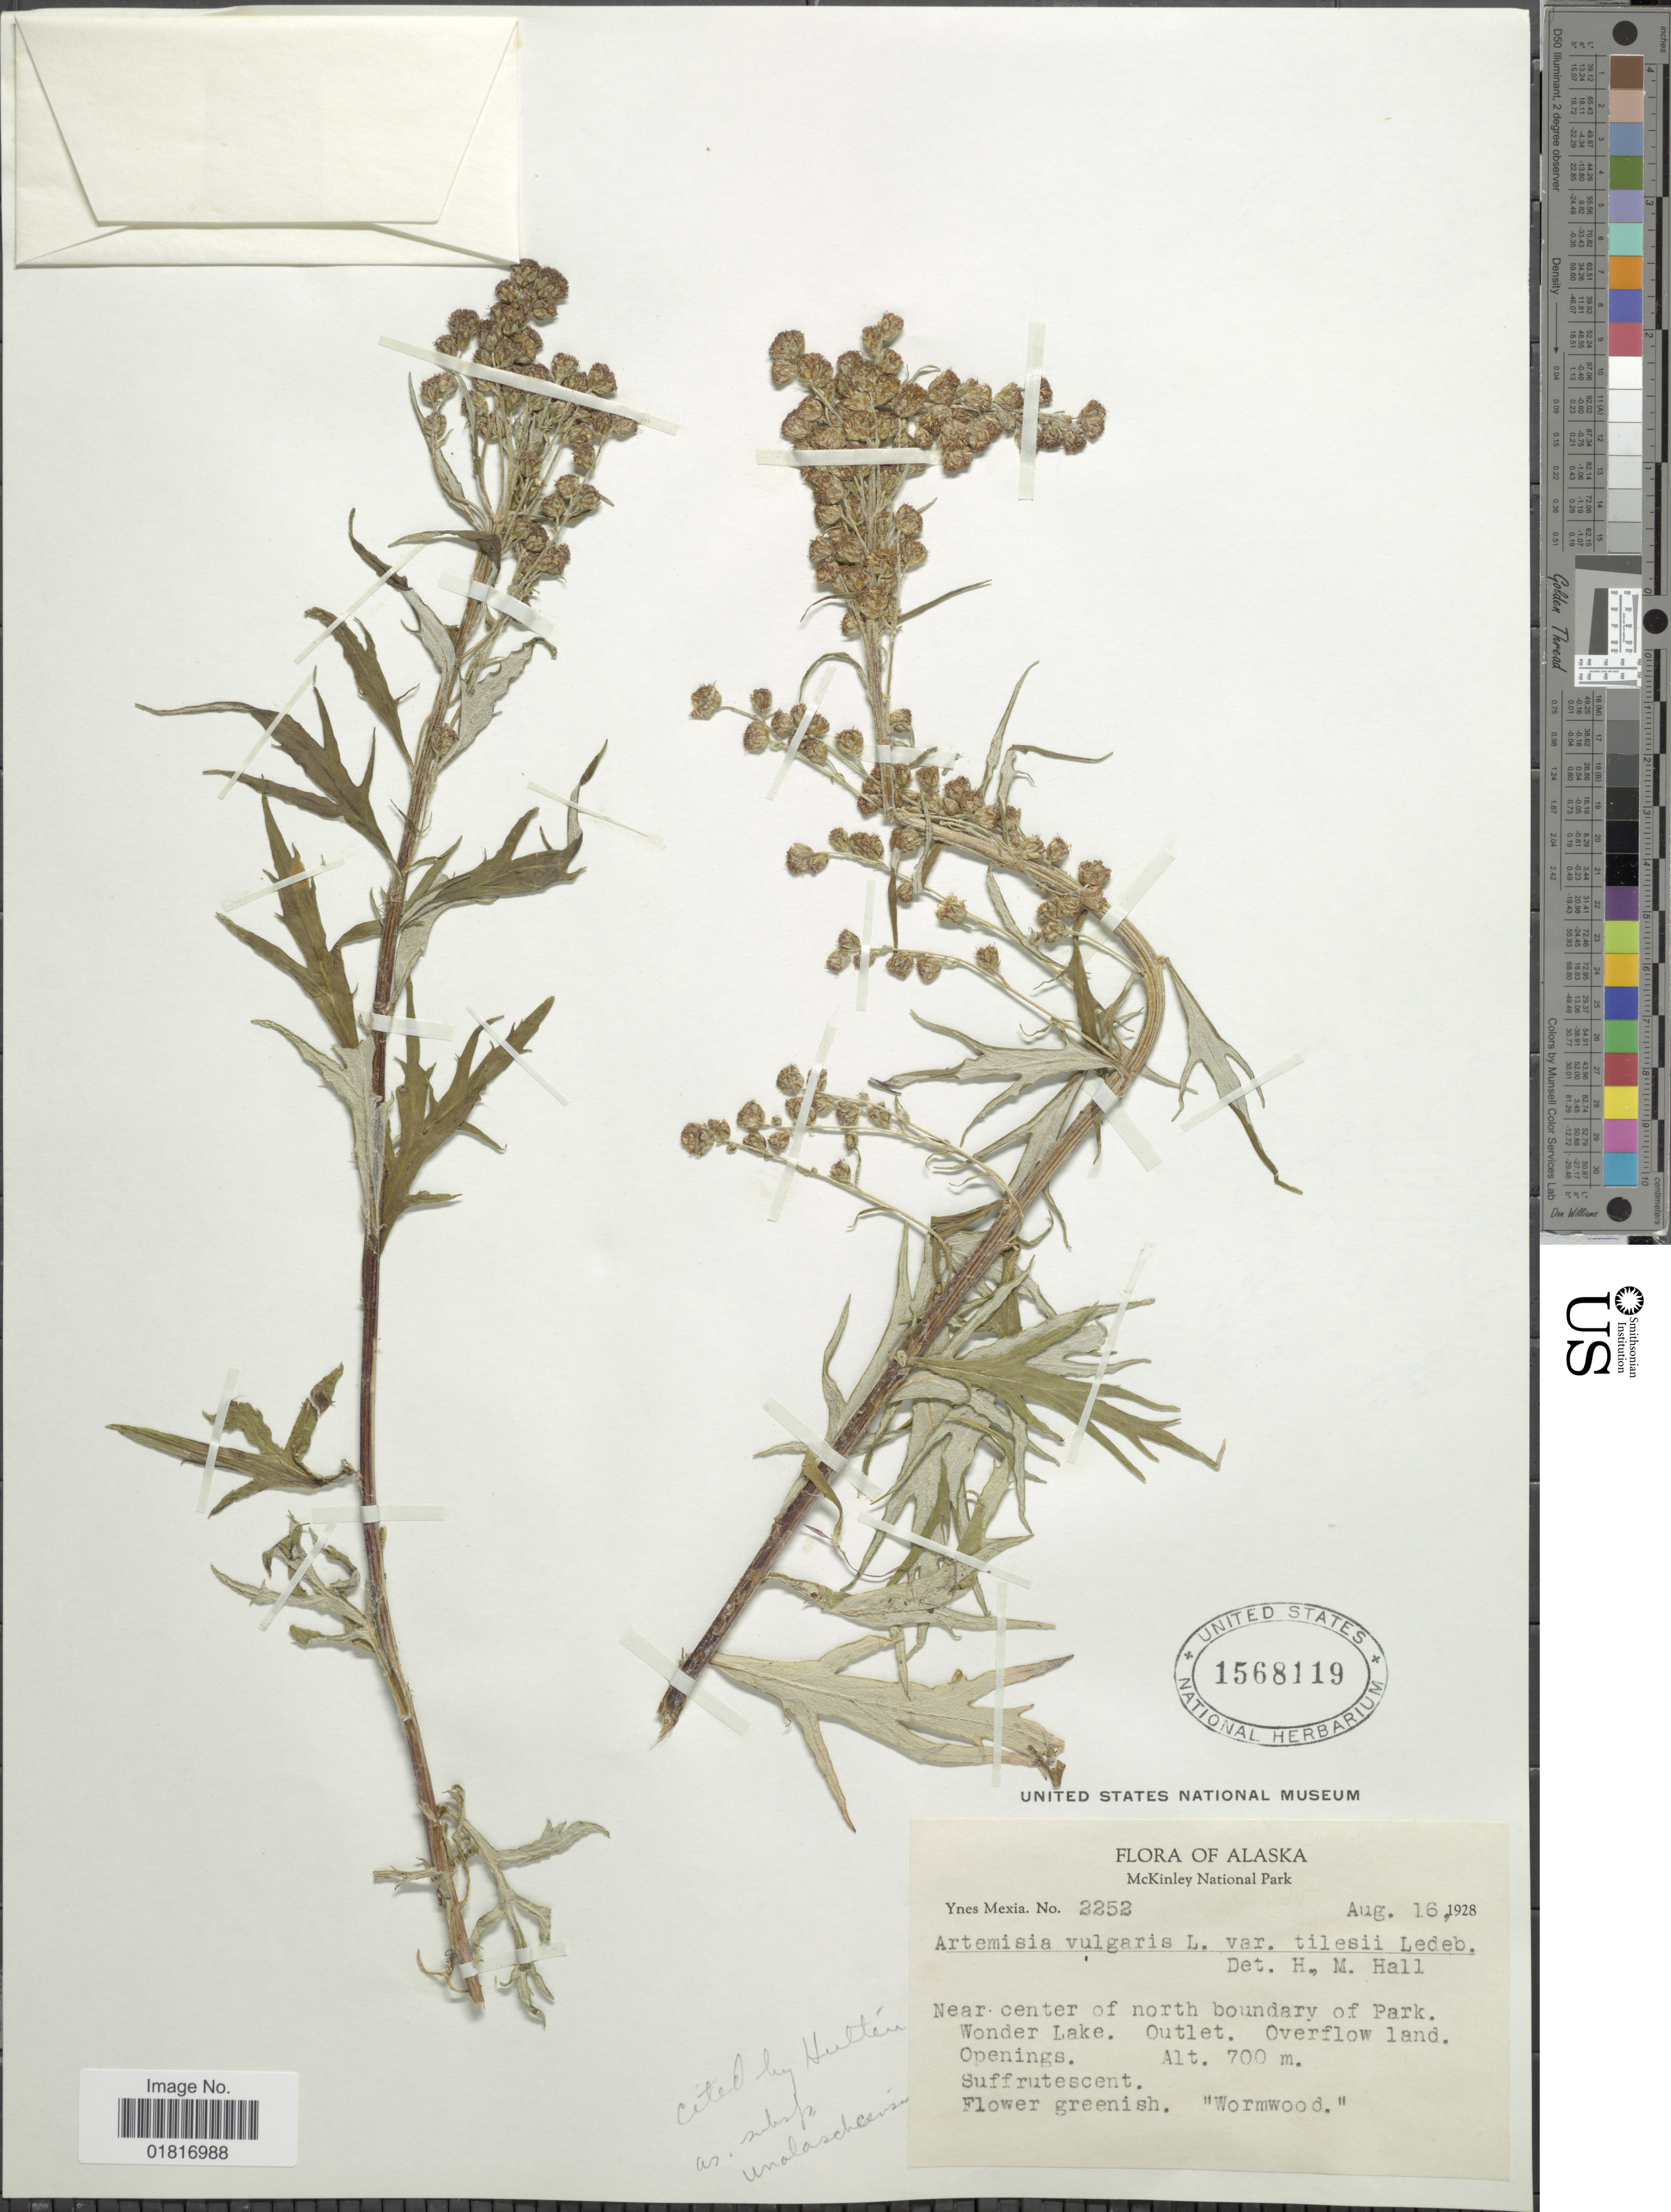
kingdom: Plantae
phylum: Tracheophyta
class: Magnoliopsida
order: Asterales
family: Asteraceae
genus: Artemisia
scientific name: Artemisia tilesii subsp. unalaschcensis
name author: (Besser) Hultén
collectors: Y. Mexia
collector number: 2252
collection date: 1928-08-16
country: United States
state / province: Alaska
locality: McKinley National Park, Near center of north boundary of Park. Wonder Lake. Outlet. Overflow land. Openungs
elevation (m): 700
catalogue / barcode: US 1568119